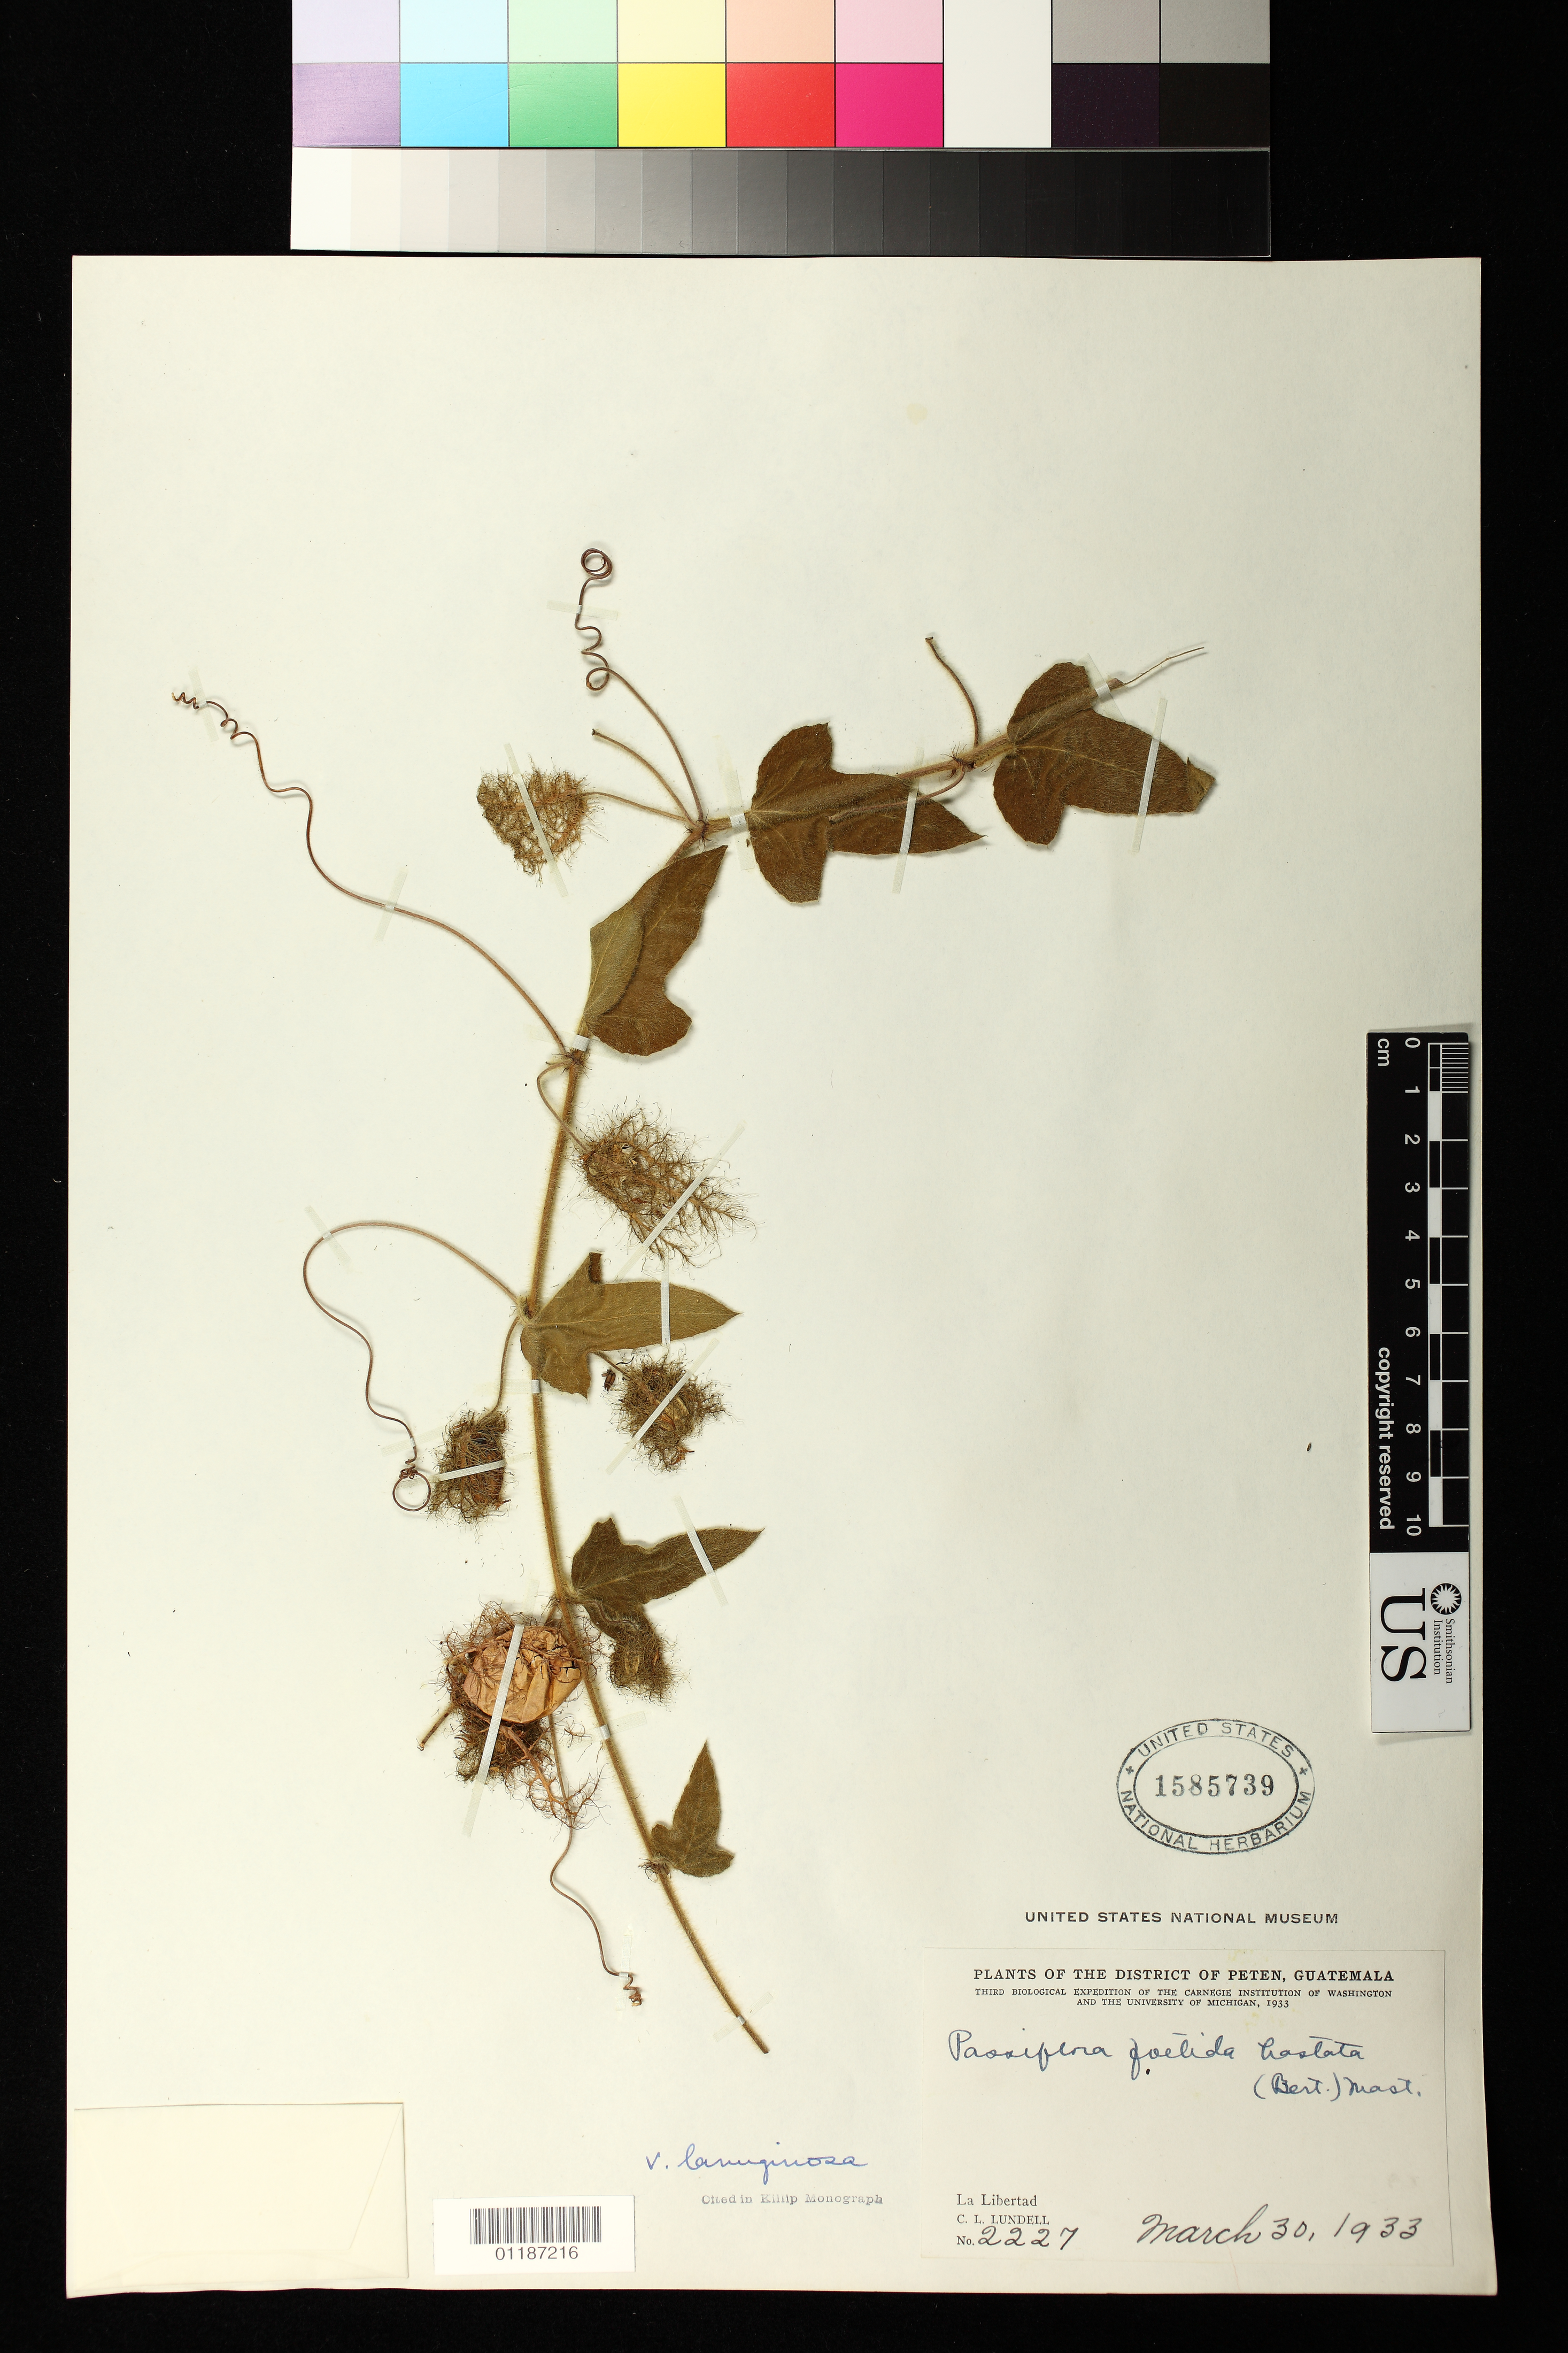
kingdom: Plantae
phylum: Tracheophyta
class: Magnoliopsida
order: Malpighiales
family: Passifloraceae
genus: Passiflora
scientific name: Passiflora foetida var. lanuginosa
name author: Killip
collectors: C. L. Lundell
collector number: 2227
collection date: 1933-03-30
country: Guatemala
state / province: El Petén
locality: La Libertad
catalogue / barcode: US 1585739